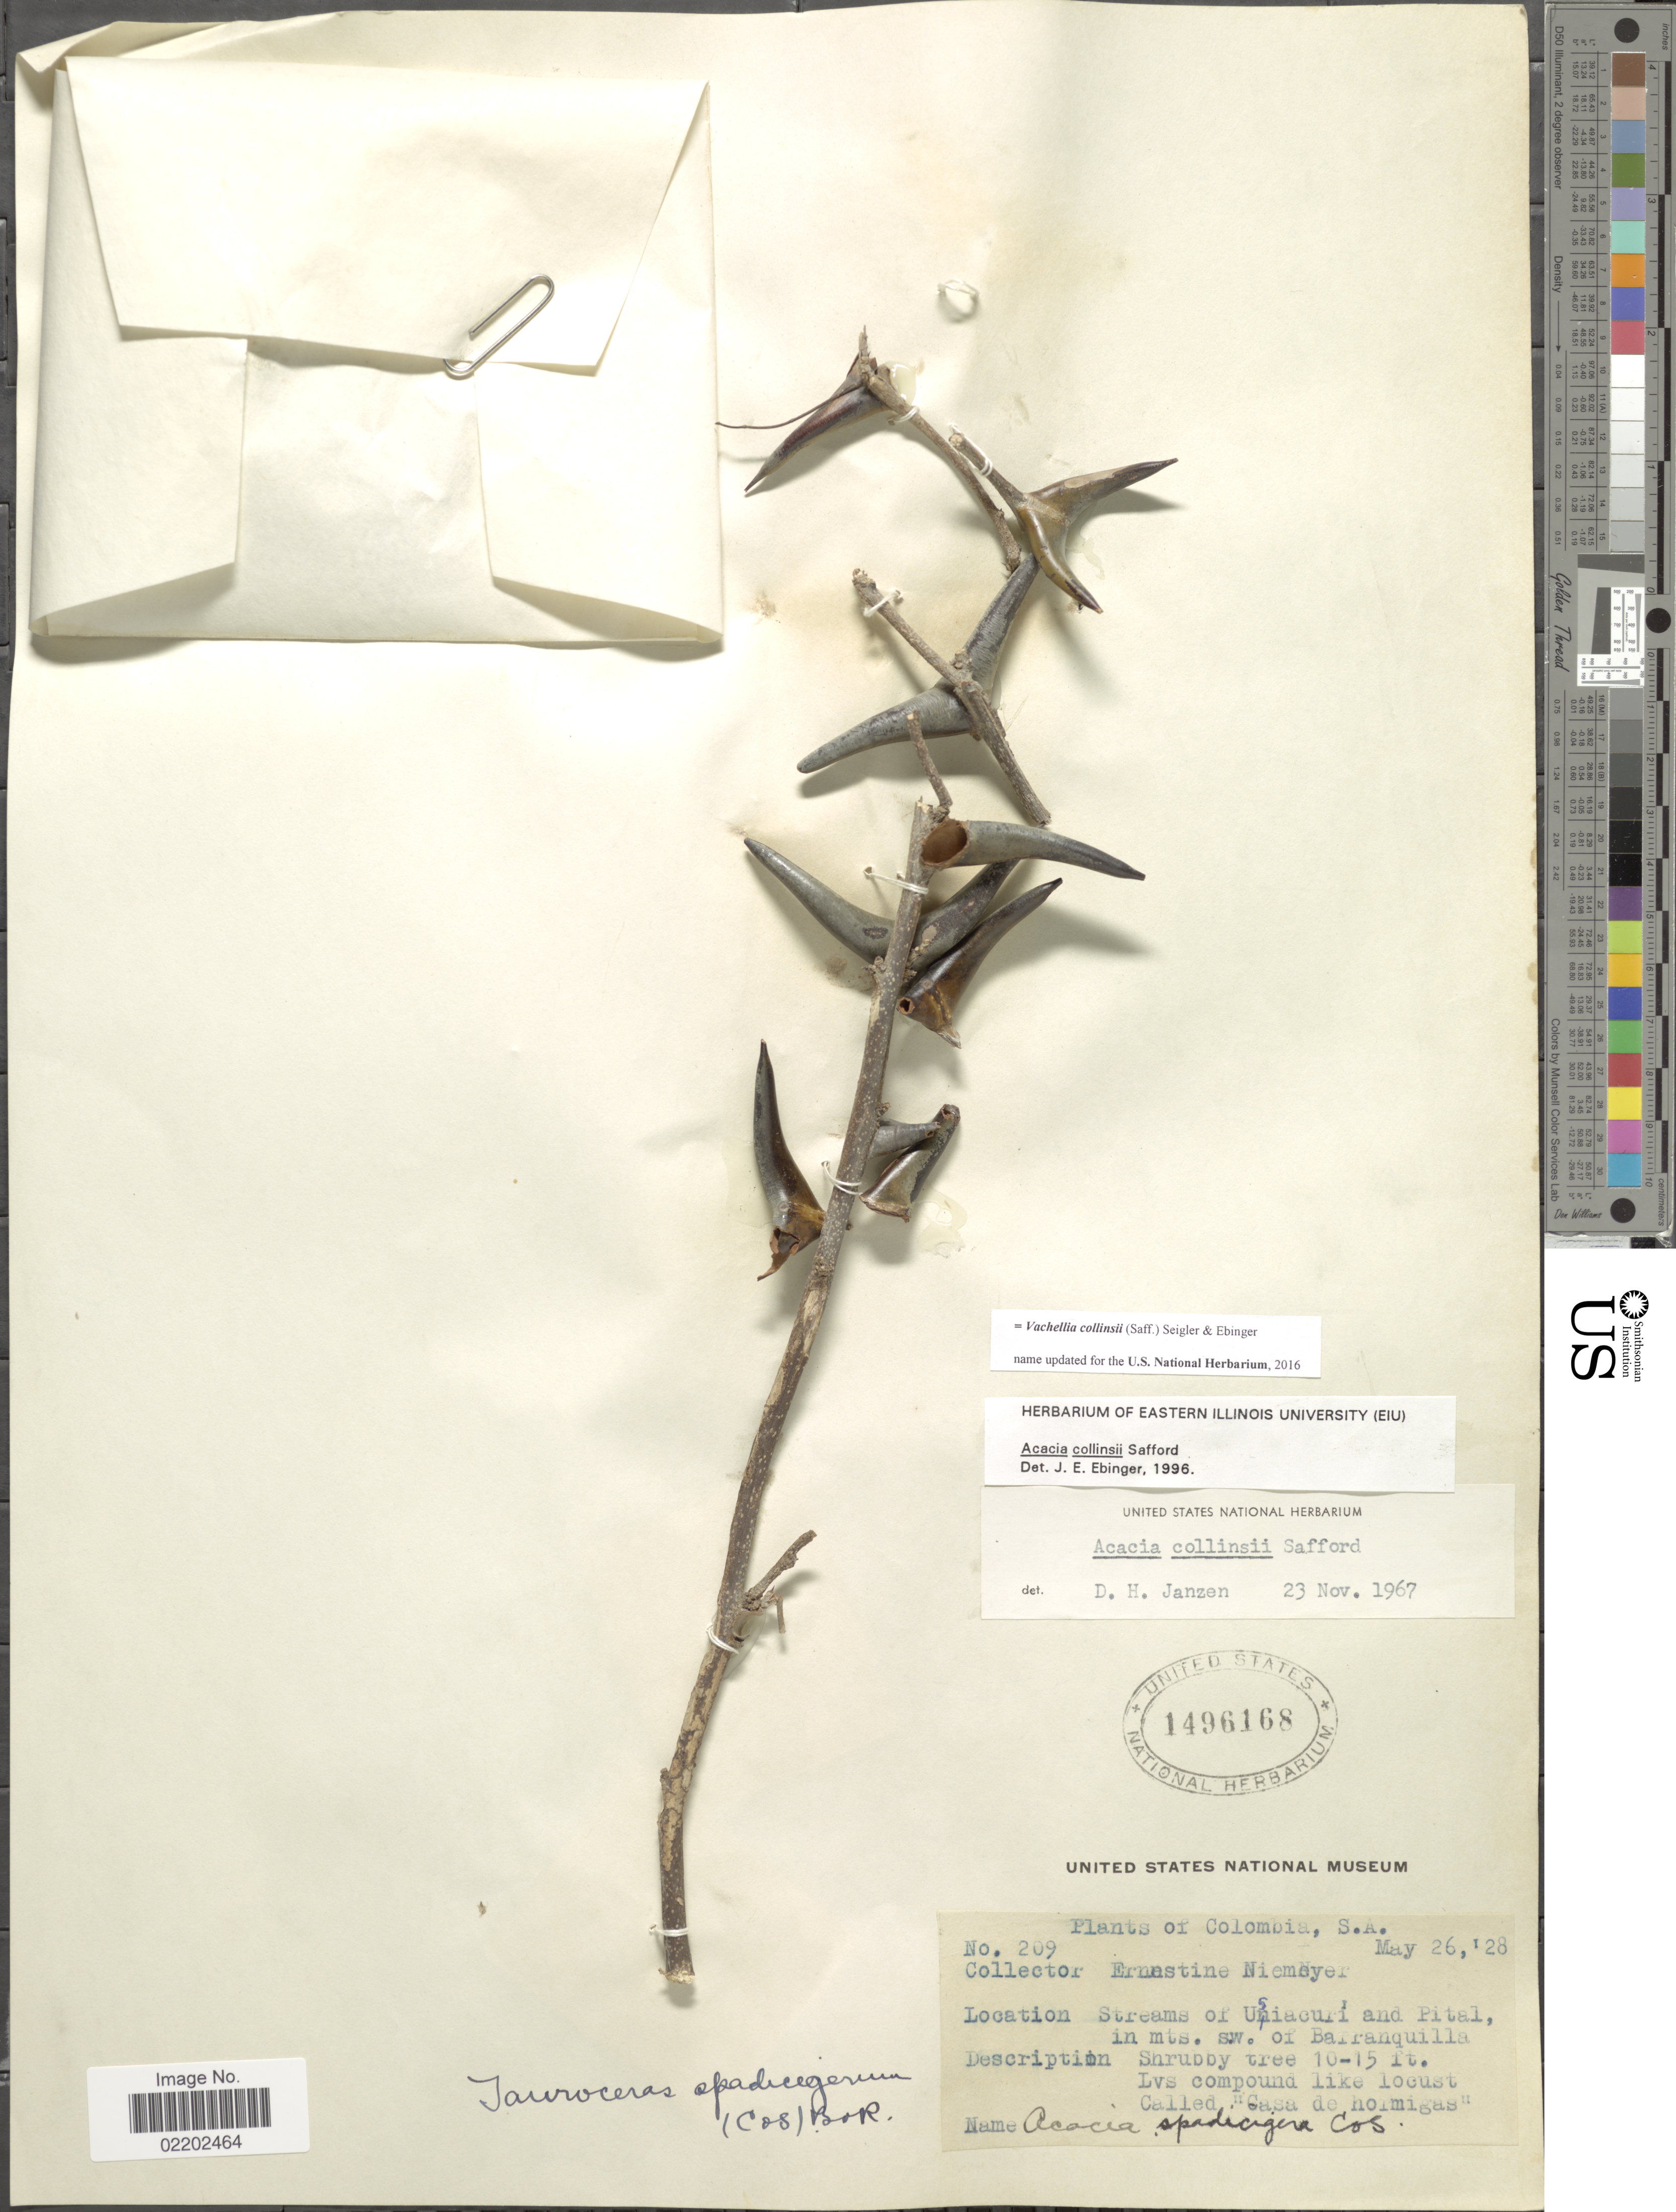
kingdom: Plantae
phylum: Tracheophyta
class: Magnoliopsida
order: Fabales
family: Fabaceae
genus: Vachellia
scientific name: Vachellia collinsii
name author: (Saff.) Seigler & Ebinger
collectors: E. H. Niemeyer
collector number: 209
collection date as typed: Transcribed d/m/y: 26/5/28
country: Colombia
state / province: San Andres y Providencia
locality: S.A., stream of Usiacuri and Pital, in mts. sw. of Barranquila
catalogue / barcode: US 1496168